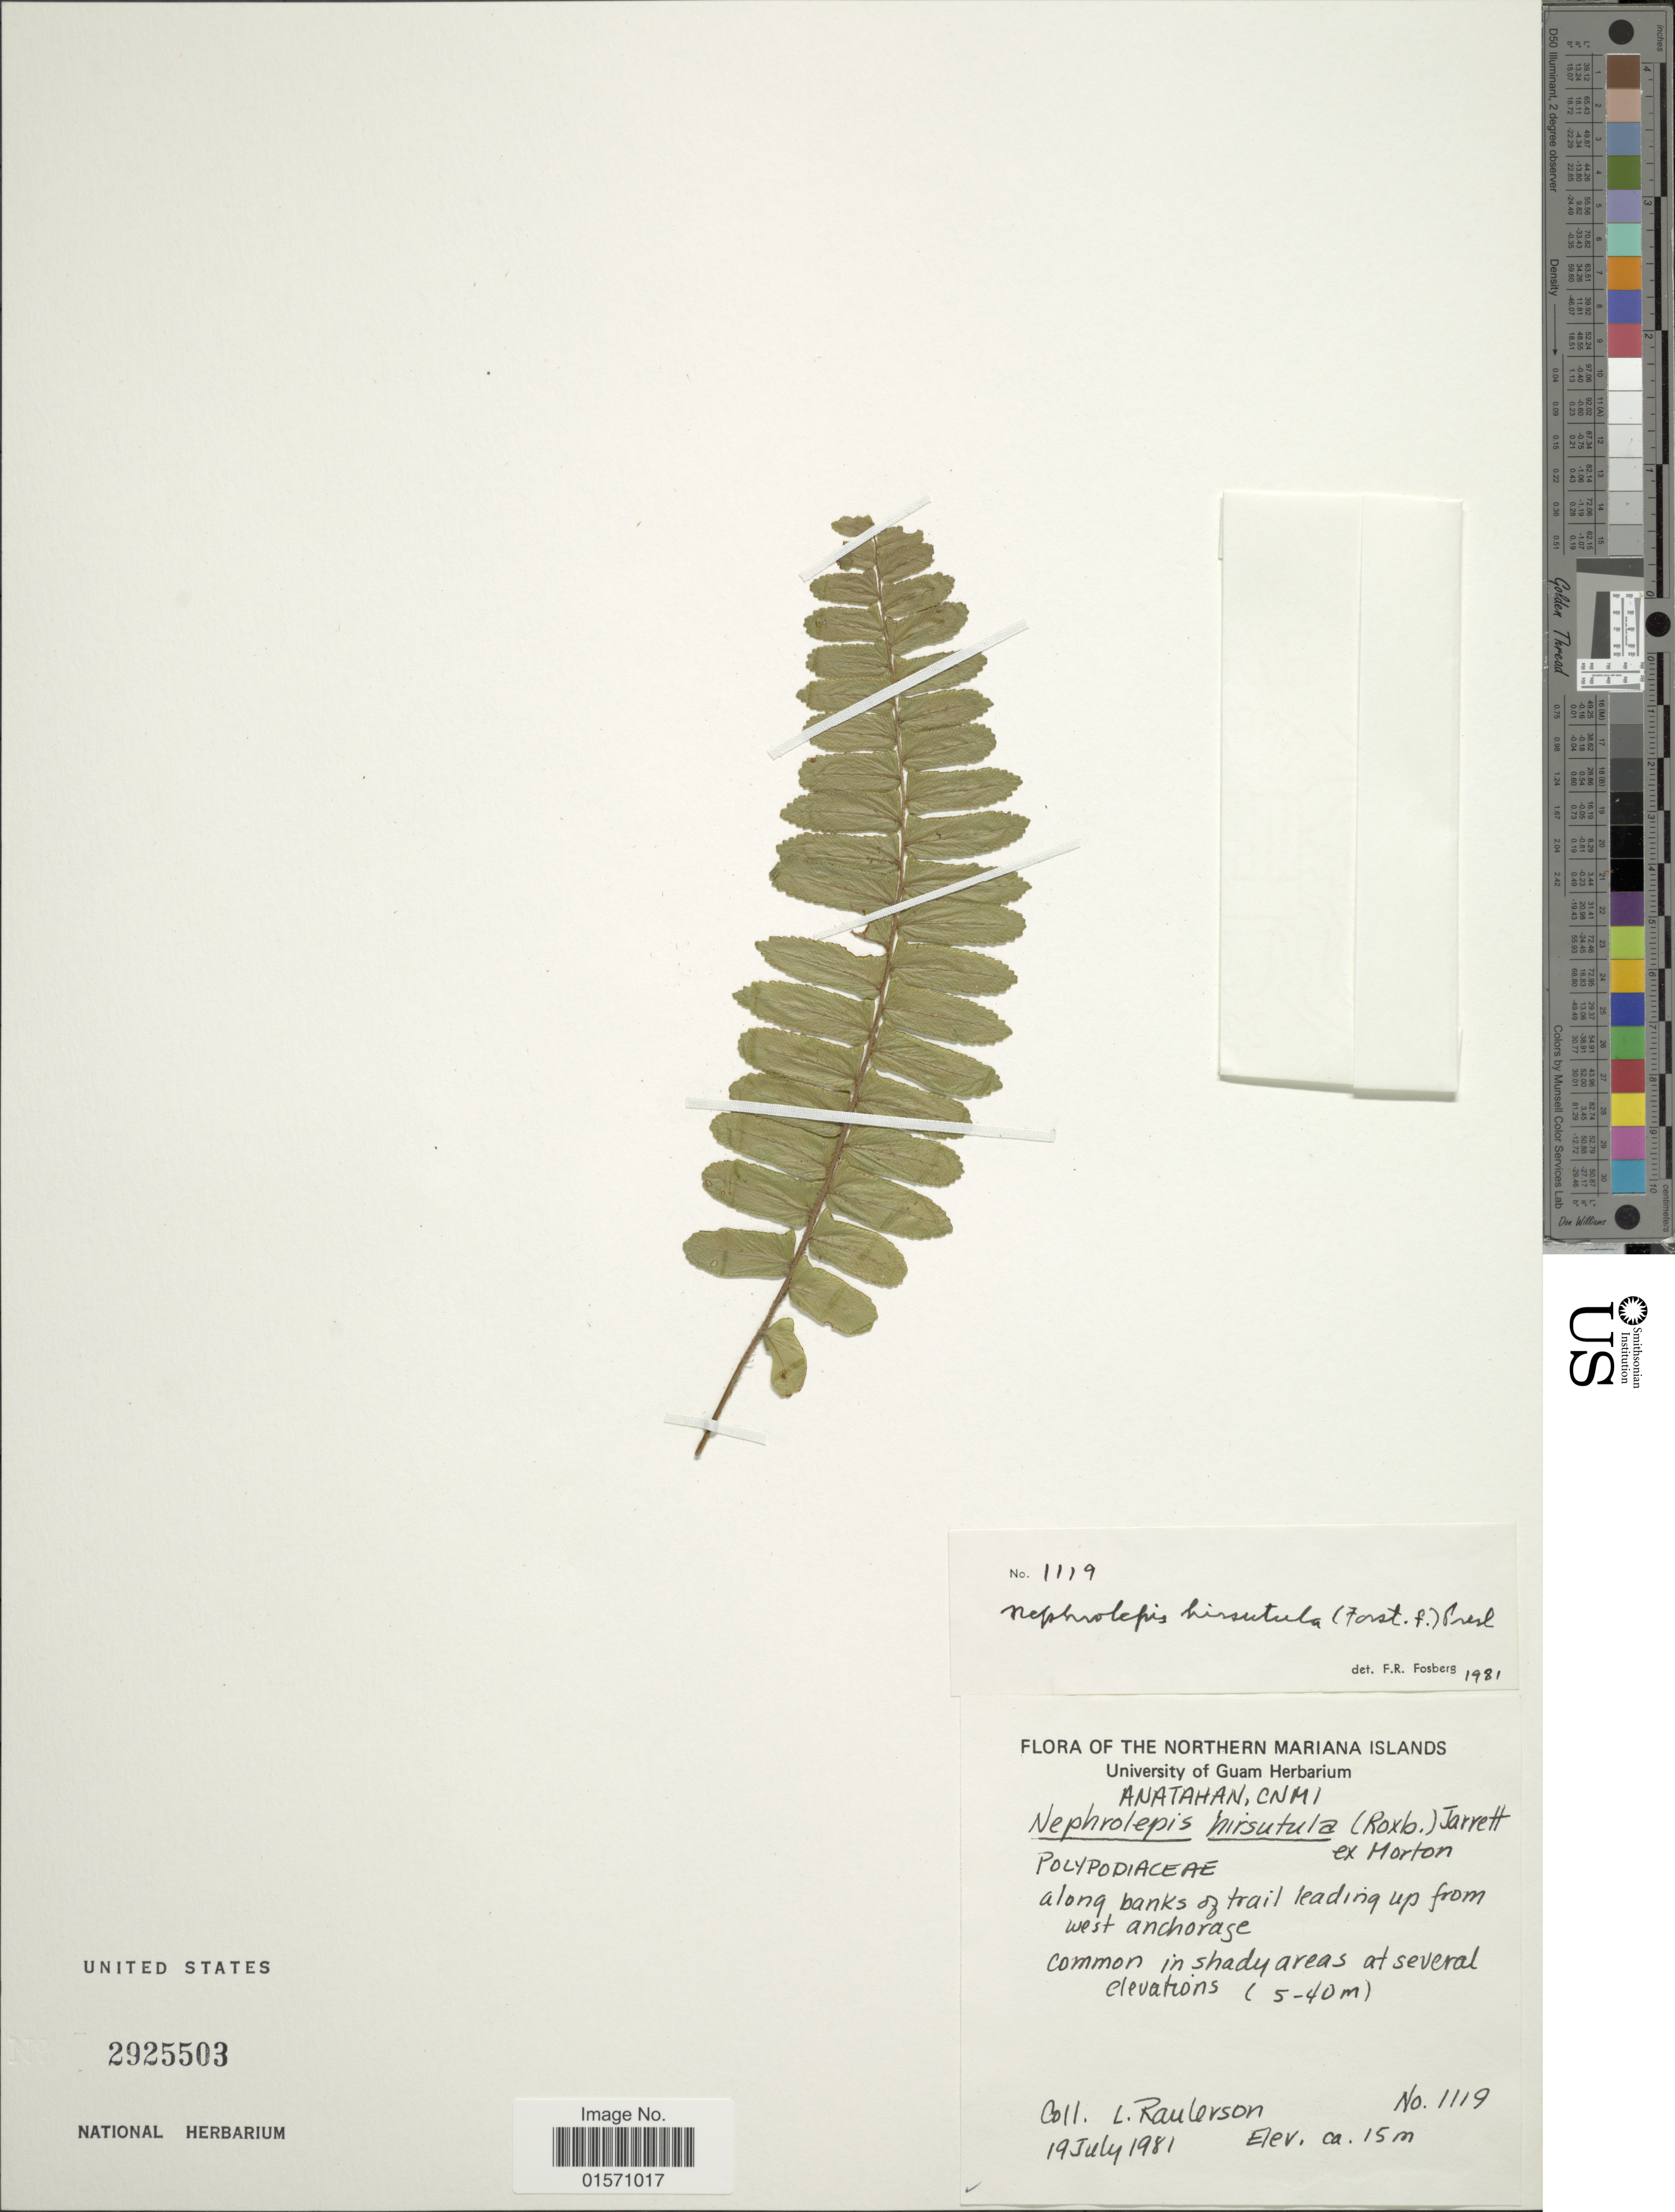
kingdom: Plantae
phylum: Tracheophyta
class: Polypodiopsida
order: Polypodiales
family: Nephrolepidaceae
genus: Nephrolepis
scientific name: Nephrolepis hirsutula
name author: (G. Forst.) C. Presl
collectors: L. Raulerson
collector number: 1119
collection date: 1981-07-19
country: Northern Mariana Islands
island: Anatahan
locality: Anatahan, CNMI. Along banks of trail leading up from west acnhorage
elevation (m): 15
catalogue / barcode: US 2925503